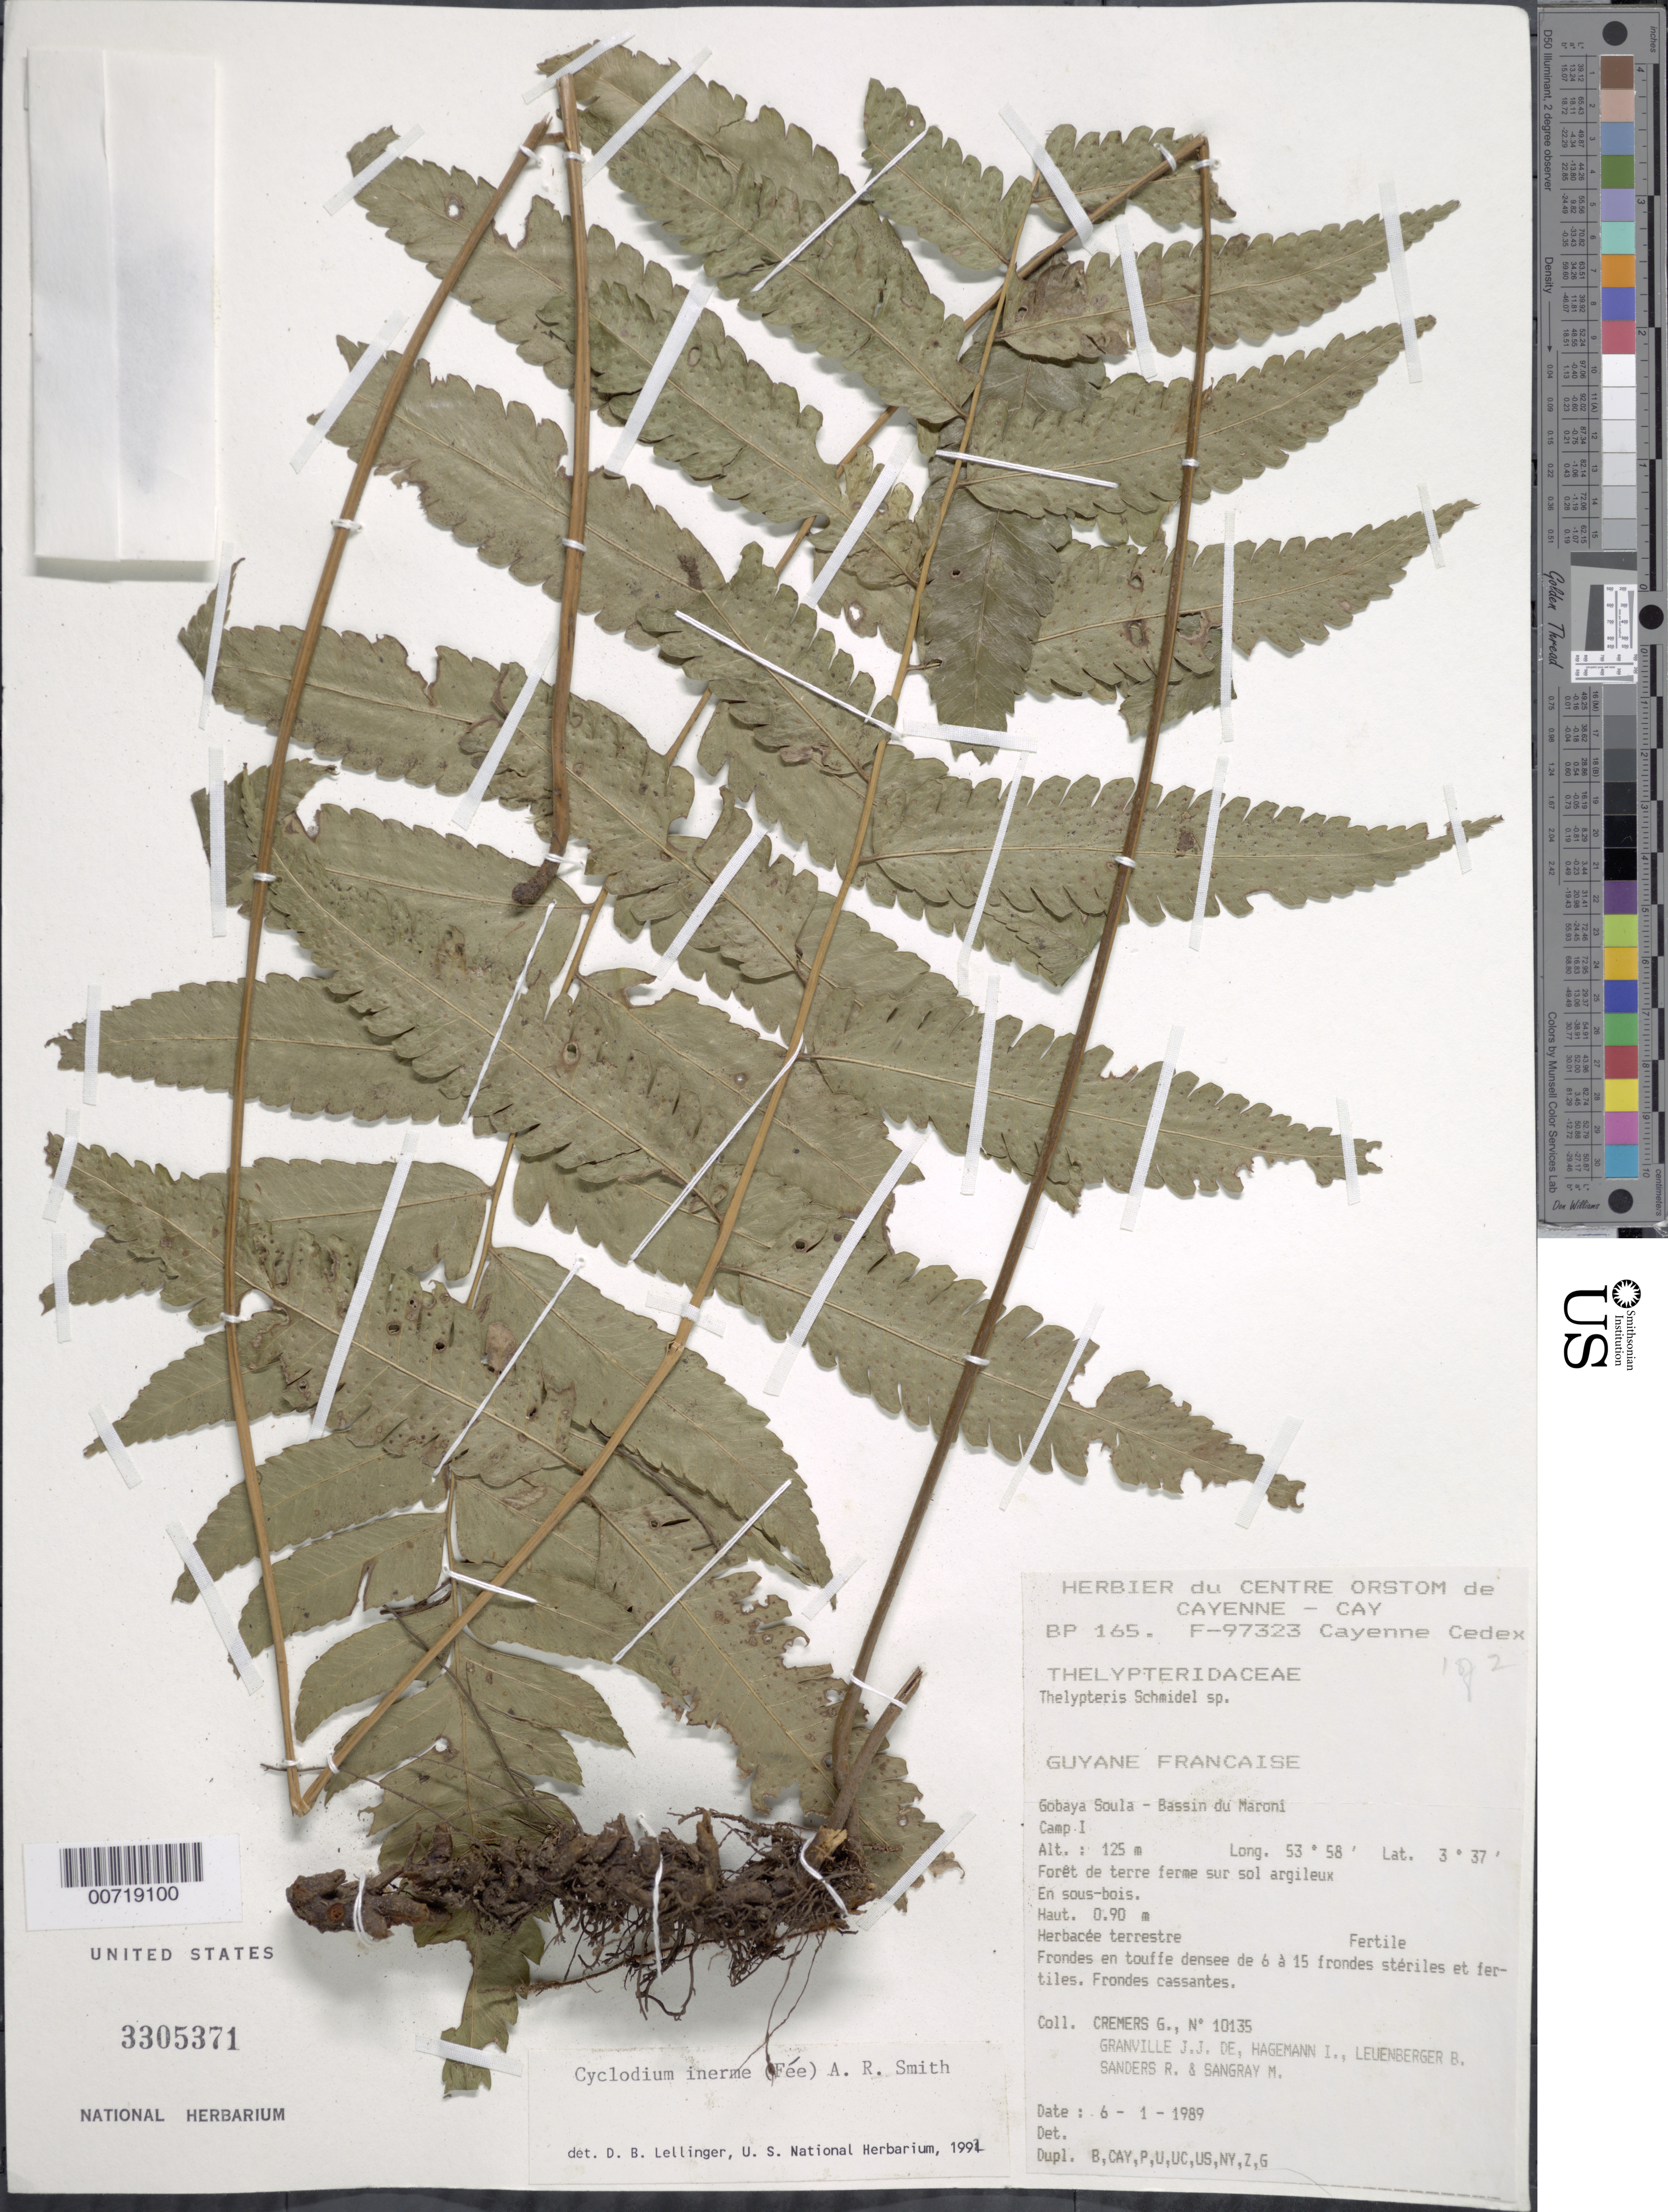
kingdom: Plantae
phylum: Tracheophyta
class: Polypodiopsida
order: Polypodiales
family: Dryopteridaceae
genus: Cyclodium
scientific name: Cyclodium inerme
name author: (Fée) A.R. Sm.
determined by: Lellinger, David B., (BOT), Smithsonian Institution - National Museum of Natural History (UNITED STATES)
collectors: G. Cremers et al.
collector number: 10135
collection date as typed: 6-Jan-89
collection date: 1989-01-06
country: French Guiana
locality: Gobaya Soula, Bassin du Maroni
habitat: Forest on terra firma, clay soil; bright understory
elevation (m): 125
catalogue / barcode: US 3305371